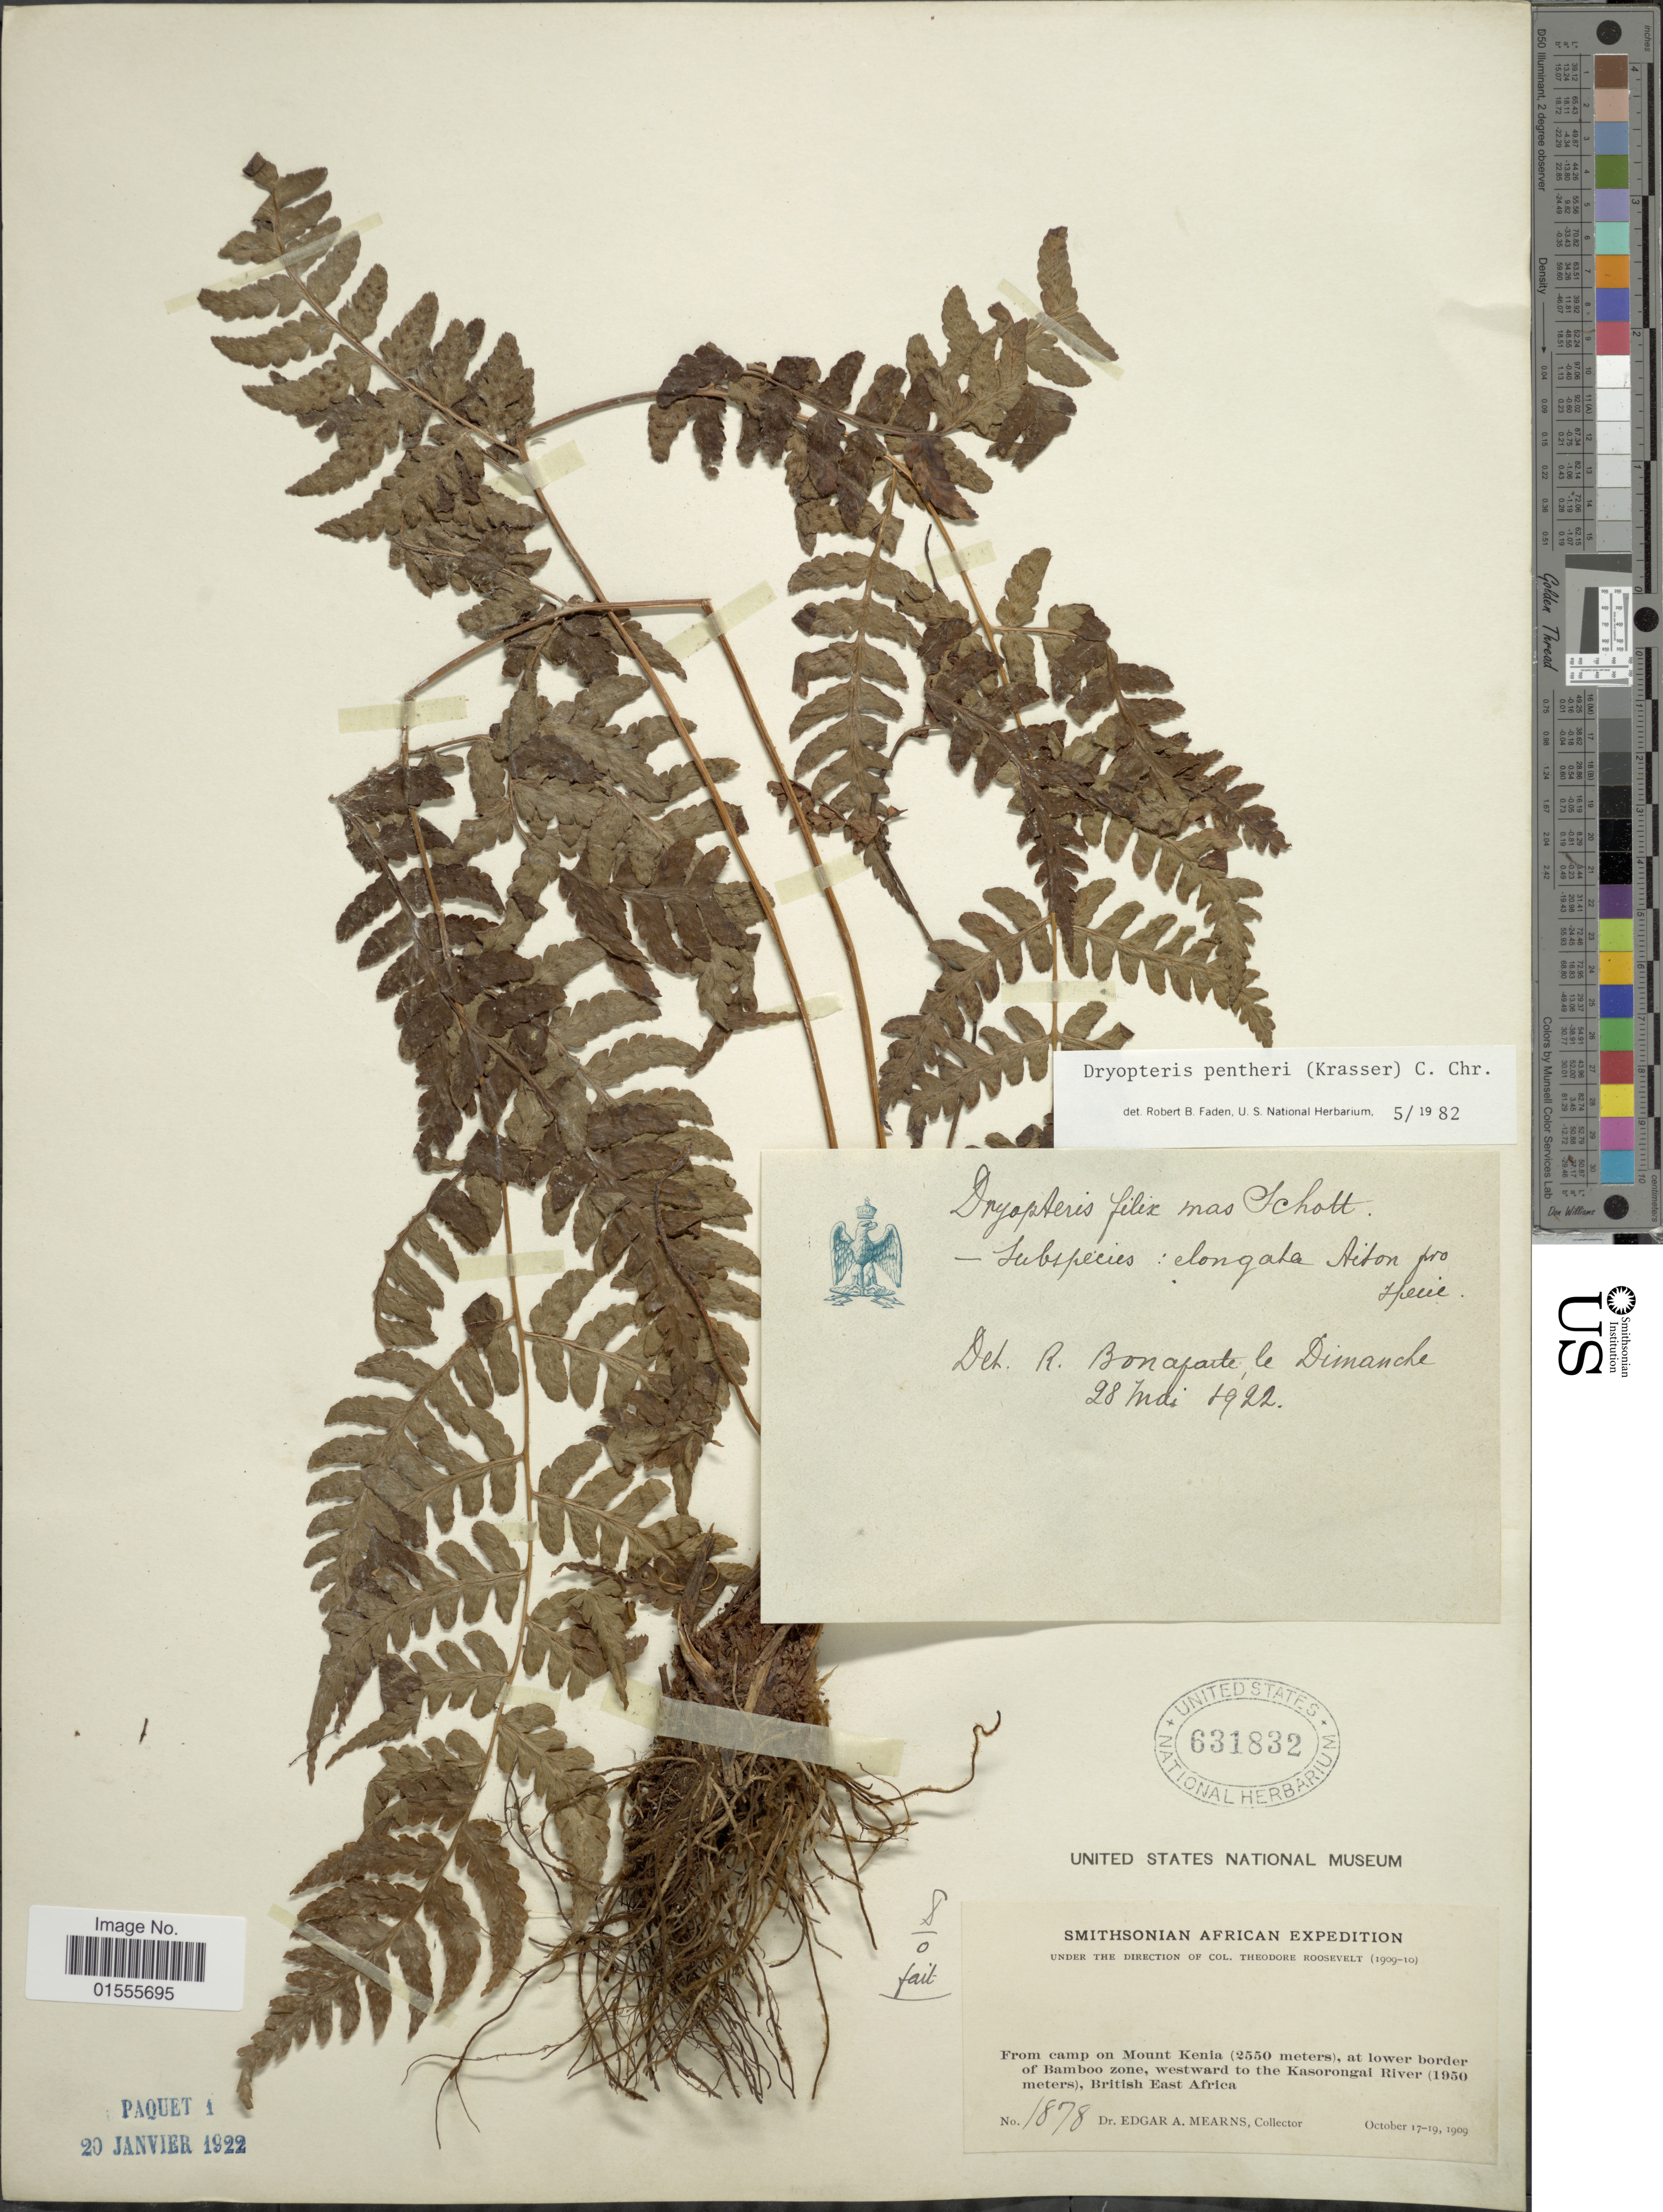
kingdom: Plantae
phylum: Tracheophyta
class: Polypodiopsida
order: Polypodiales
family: Dryopteridaceae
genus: Dryopteris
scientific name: Dryopteris pentheri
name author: (Krasser) C. Chr.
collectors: E. A. Mearns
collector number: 1878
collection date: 1909-10-17/1909-10-19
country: Kenya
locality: From camp on Mount Kenia, at lower border of Bamboo zone, westward to the Kasrongal River, British East Africa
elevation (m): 1950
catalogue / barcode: US 631832